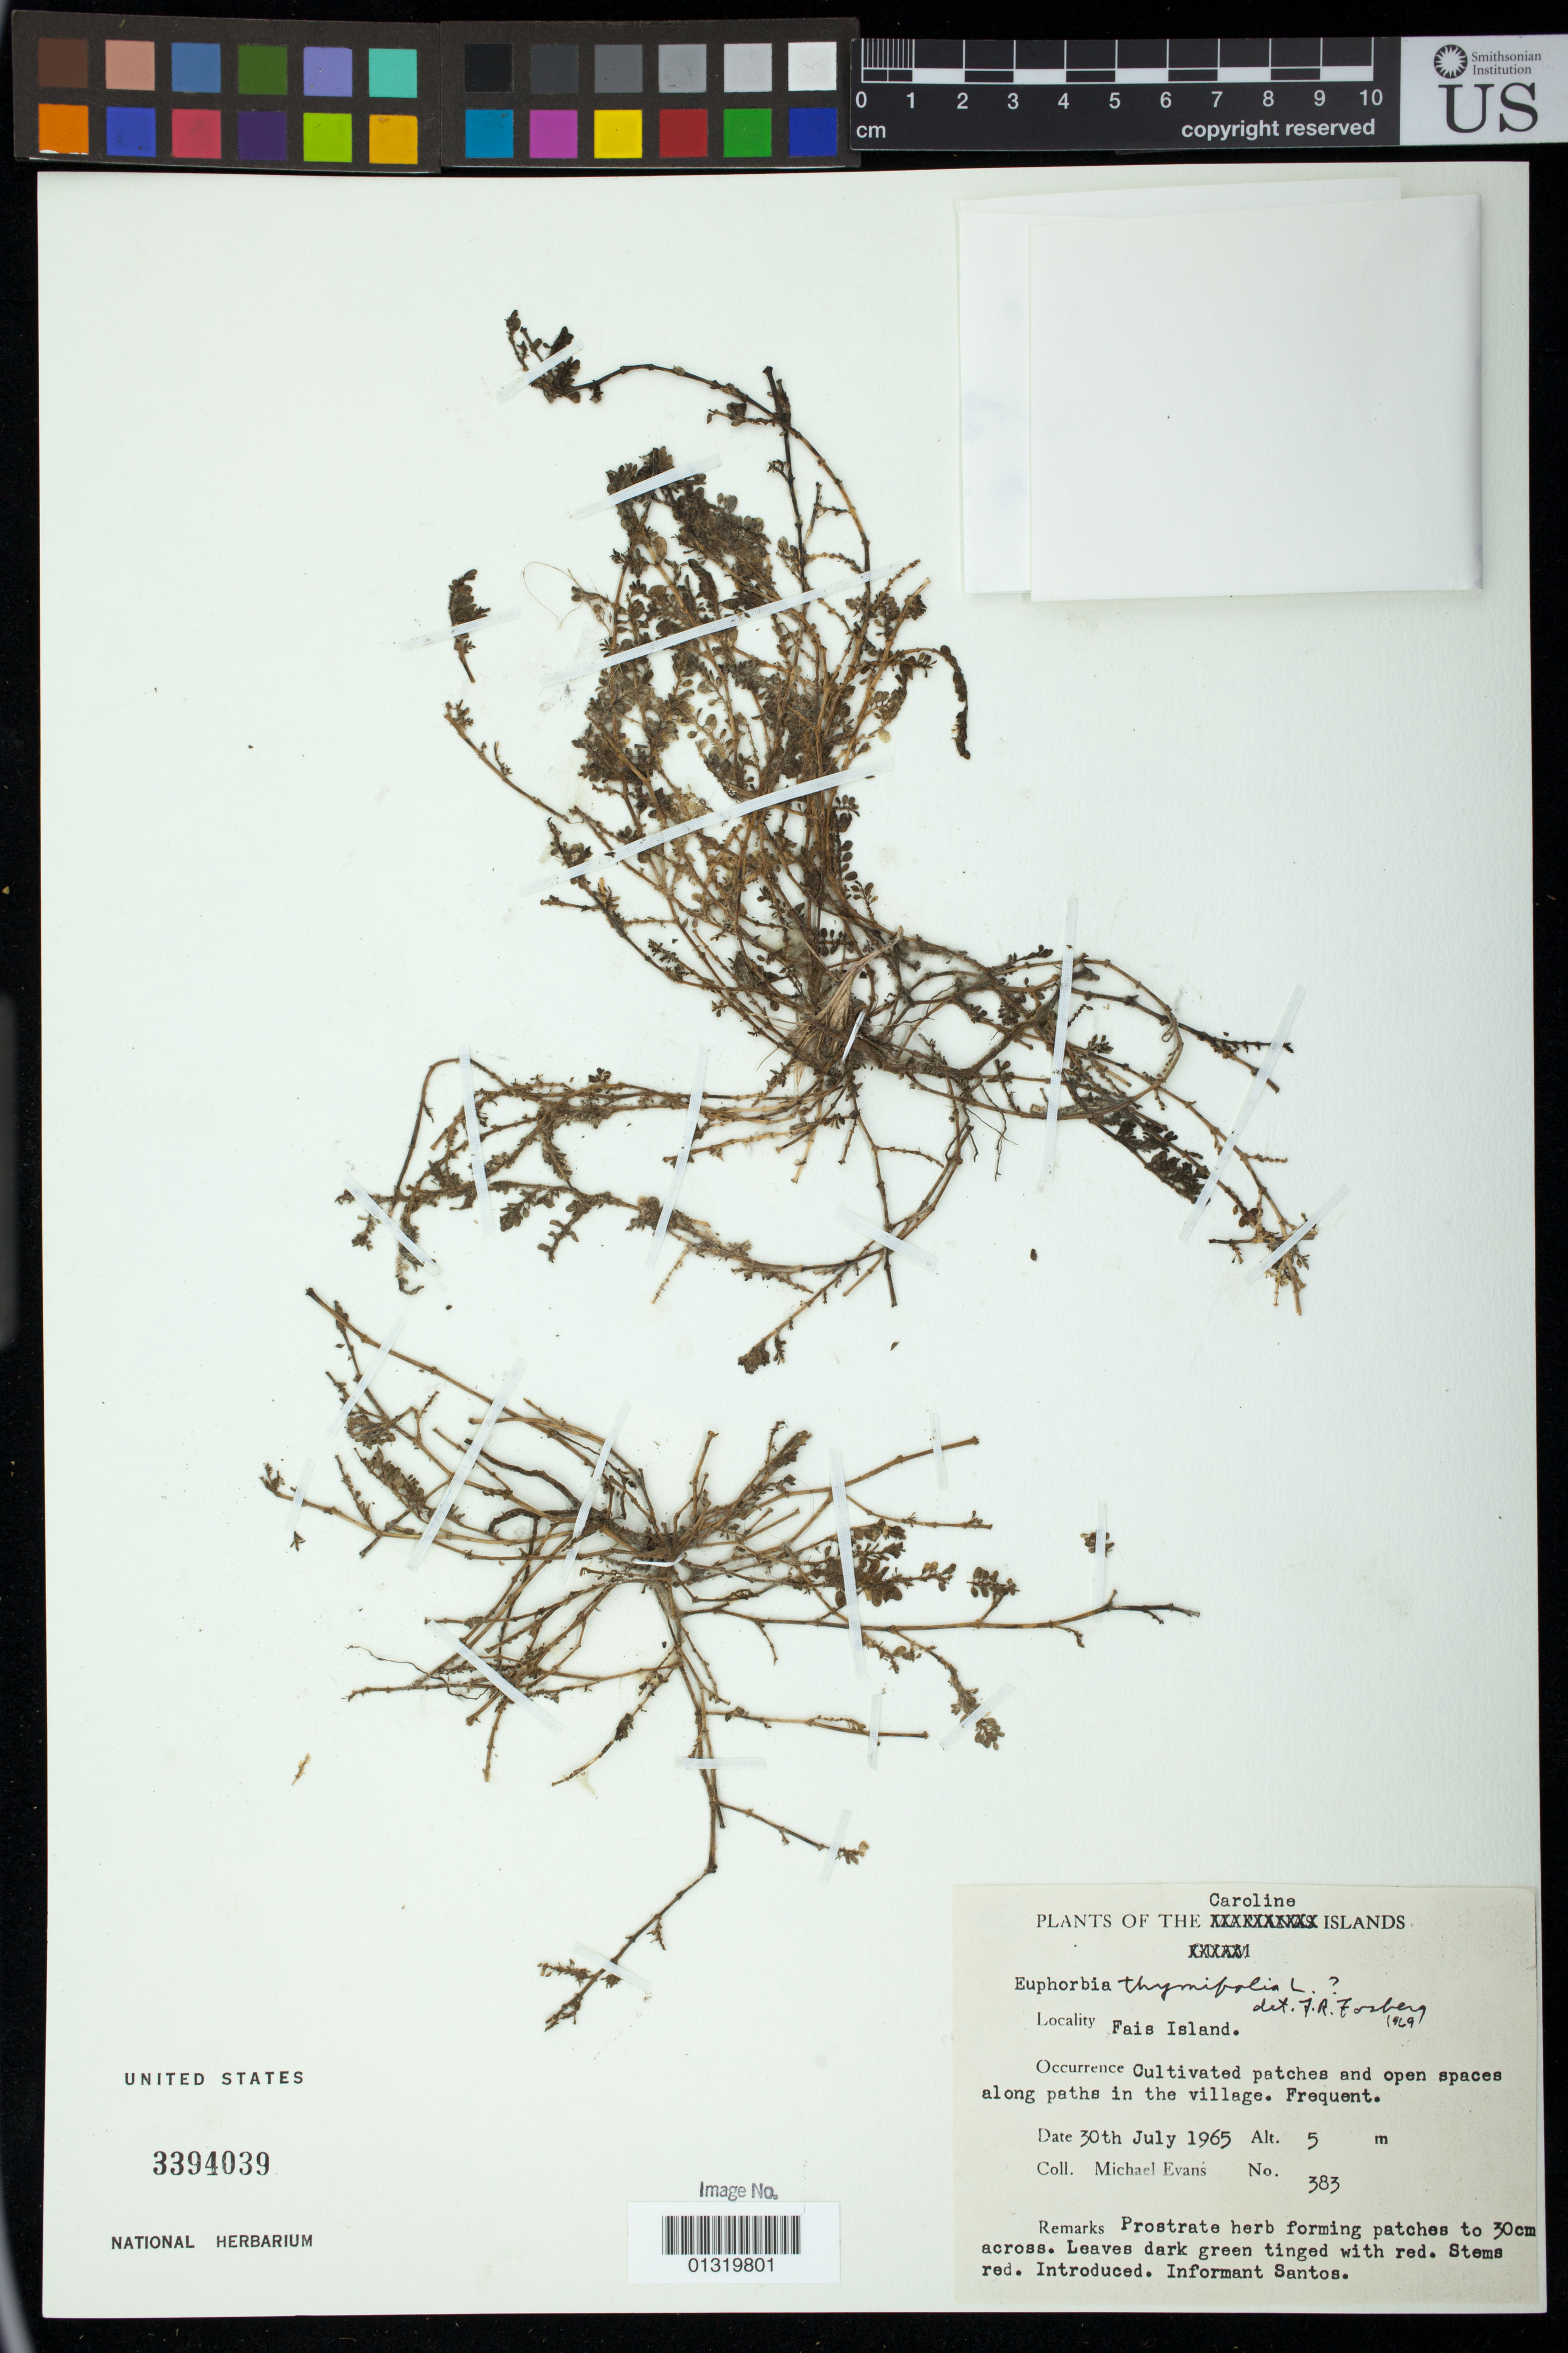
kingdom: Plantae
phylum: Tracheophyta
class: Magnoliopsida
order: Malpighiales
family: Euphorbiaceae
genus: Euphorbia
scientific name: Euphorbia thymifolia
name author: L.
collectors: M. Evans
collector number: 383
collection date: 1965-07-30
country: Micronesia, Federated States of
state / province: Yap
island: Fais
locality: Fais Island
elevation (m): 5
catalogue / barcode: US 3394039